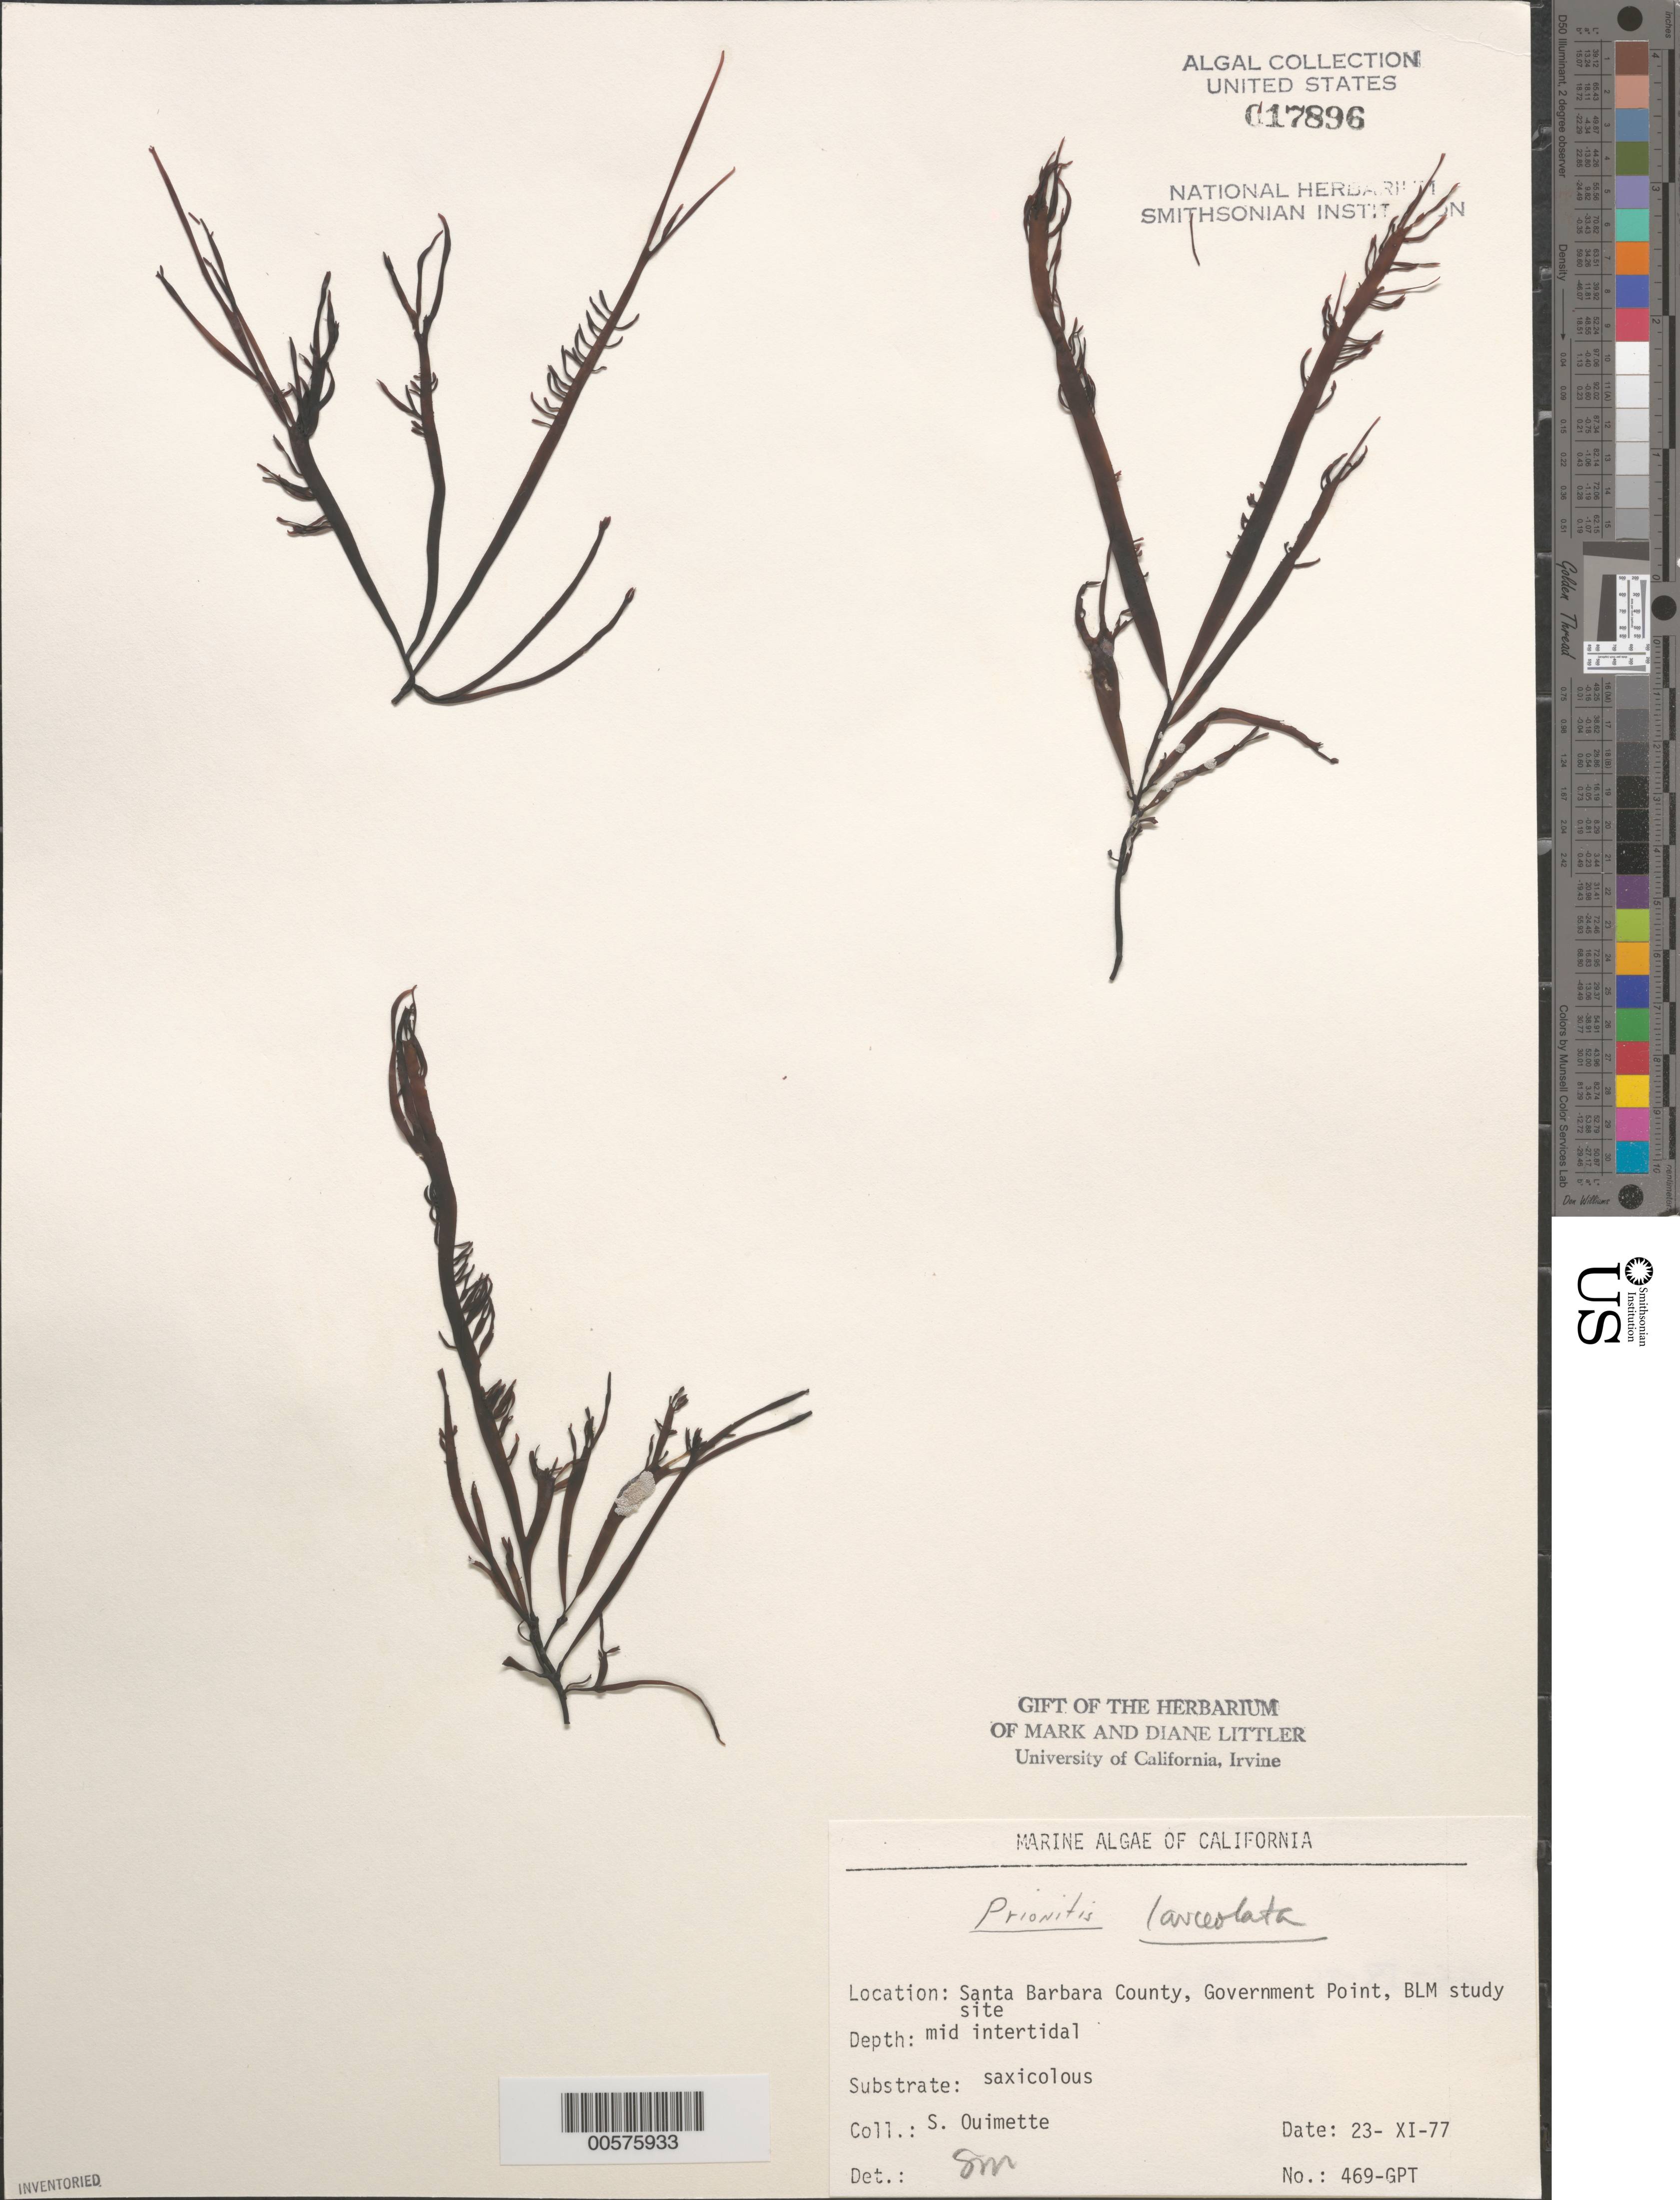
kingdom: Plantae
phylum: Rhodophyta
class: Florideophyceae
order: Cryptonemiales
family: Cryptonemiaceae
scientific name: Prionitis lanceolata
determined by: Murray, S. N.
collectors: S. Ouimette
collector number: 469-gpt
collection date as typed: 23 Nov 1977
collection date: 1977-11-23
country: United States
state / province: California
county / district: Santa Barbara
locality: Government Point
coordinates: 34 26'31"N, 120 24'06"W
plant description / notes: BLM-SOCALBIGHT Rocky Intertidal Survey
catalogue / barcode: US 17896